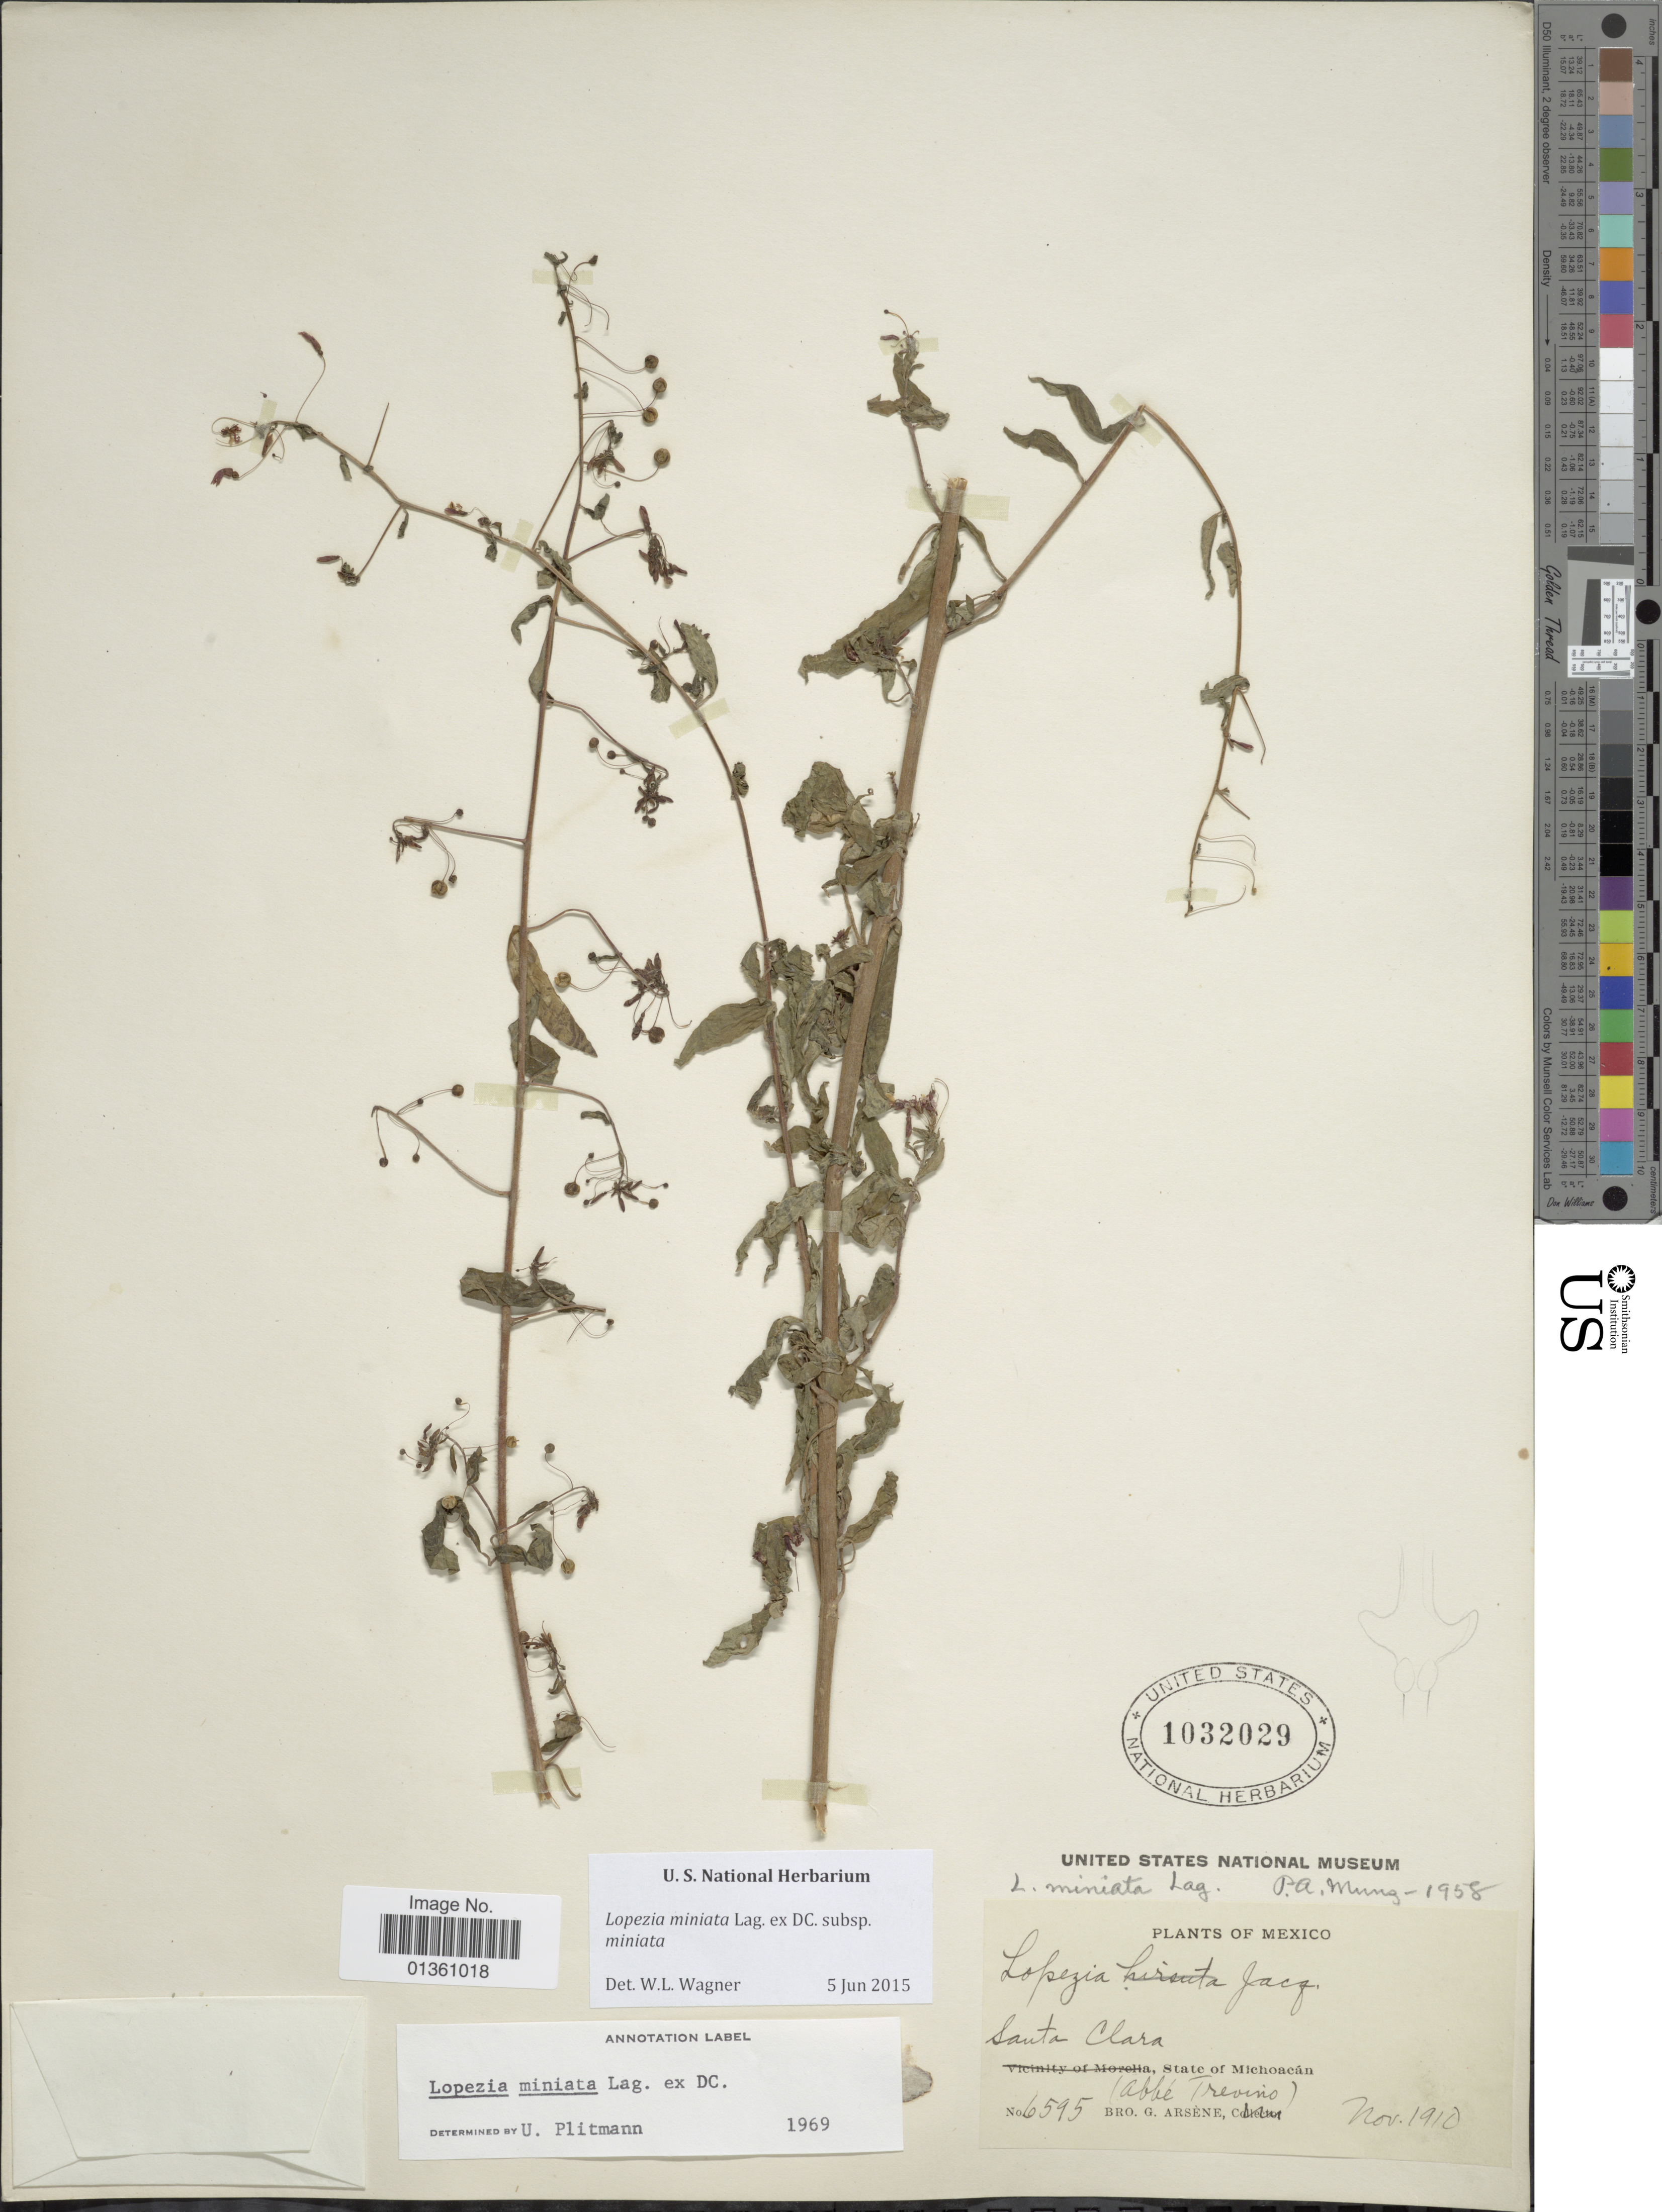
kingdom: Plantae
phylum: Tracheophyta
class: Magnoliopsida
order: Myrtales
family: Onagraceae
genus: Lopezia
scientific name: Lopezia miniata subsp. miniata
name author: Lag. ex DC.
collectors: Bro. G. Arsène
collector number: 6595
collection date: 1910-11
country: Mexico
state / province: Michoacán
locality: Santa Clara. (Abbé Trevino)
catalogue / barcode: US 1032029